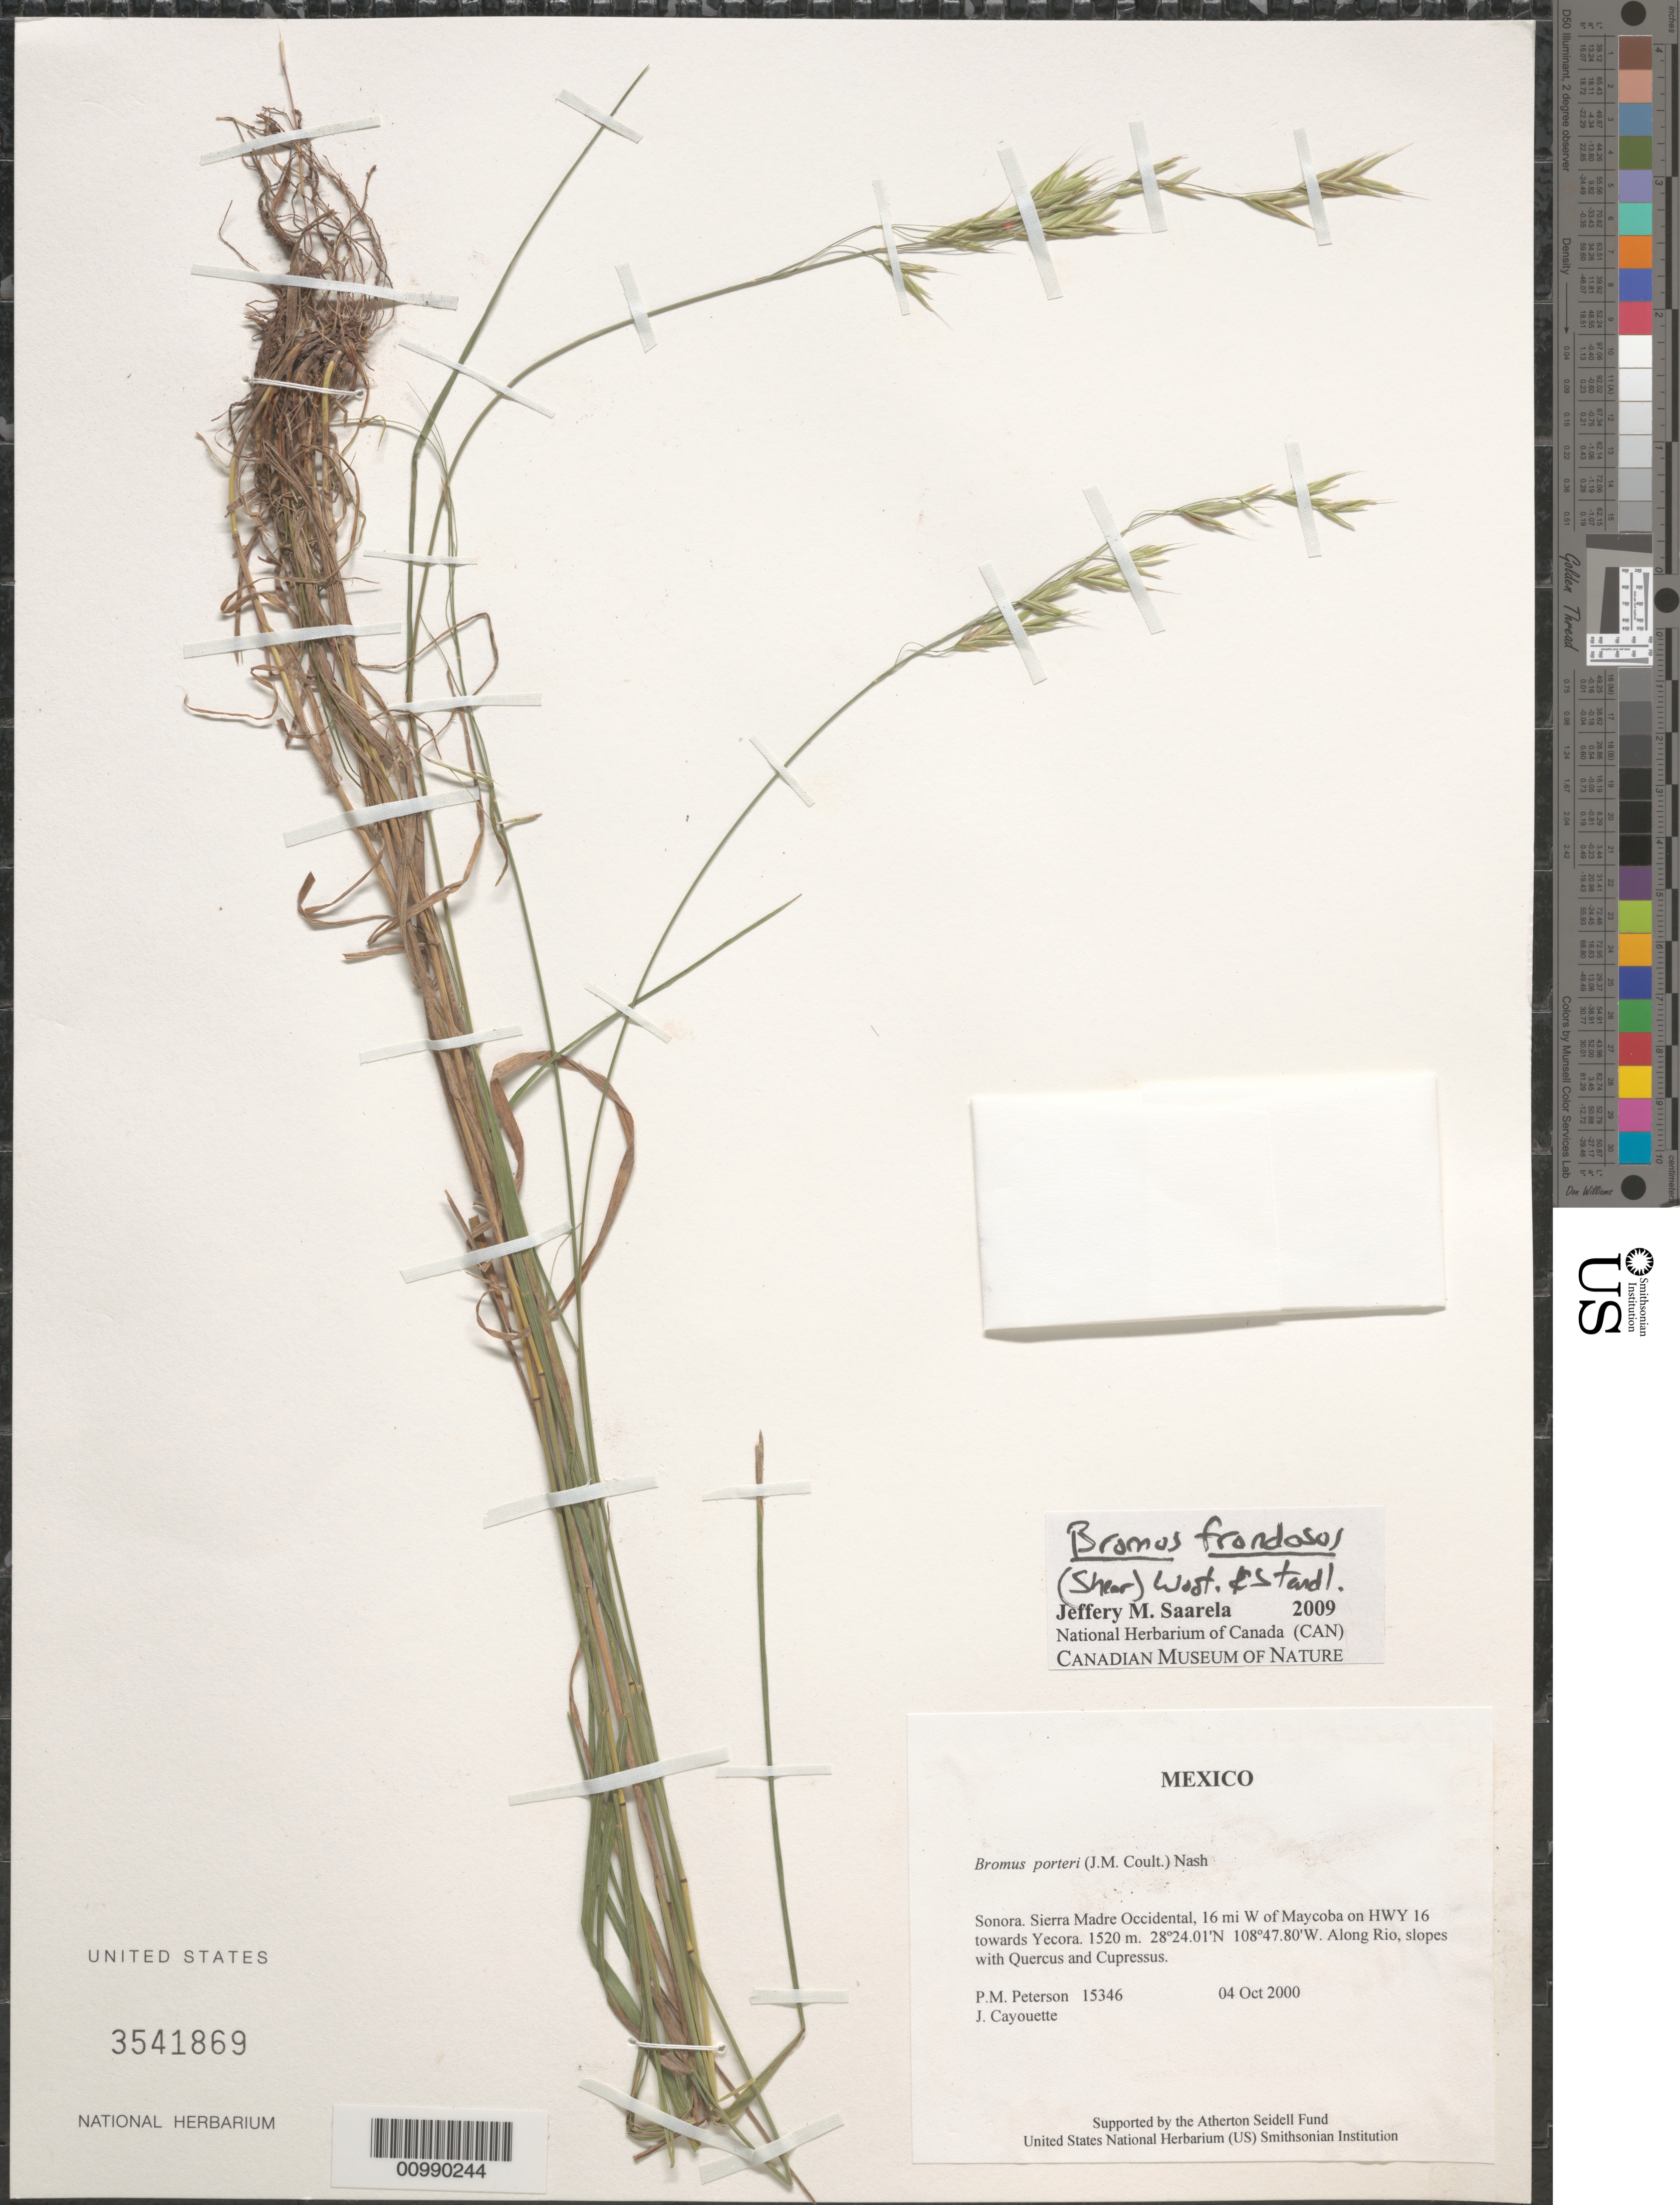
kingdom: Plantae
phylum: Tracheophyta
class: Liliopsida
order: Poales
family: Poaceae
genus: Bromus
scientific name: Bromus frondosus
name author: (Shear) Wooton & Standl.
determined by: Saarela, J. M., (CAN), Canadian Museum of Nature (CANADA)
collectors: P. M. Peterson & J. Cayouette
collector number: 15346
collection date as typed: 04 Oct 2000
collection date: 2000-10-04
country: Mexico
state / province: Sonora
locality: Sierra Madre Occidental, 16 mi W of Maycoba on HWY 16 towards Yecora.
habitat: Along Rio, slopes with Quercus and Cupressus.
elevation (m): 1520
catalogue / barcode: US 3541869